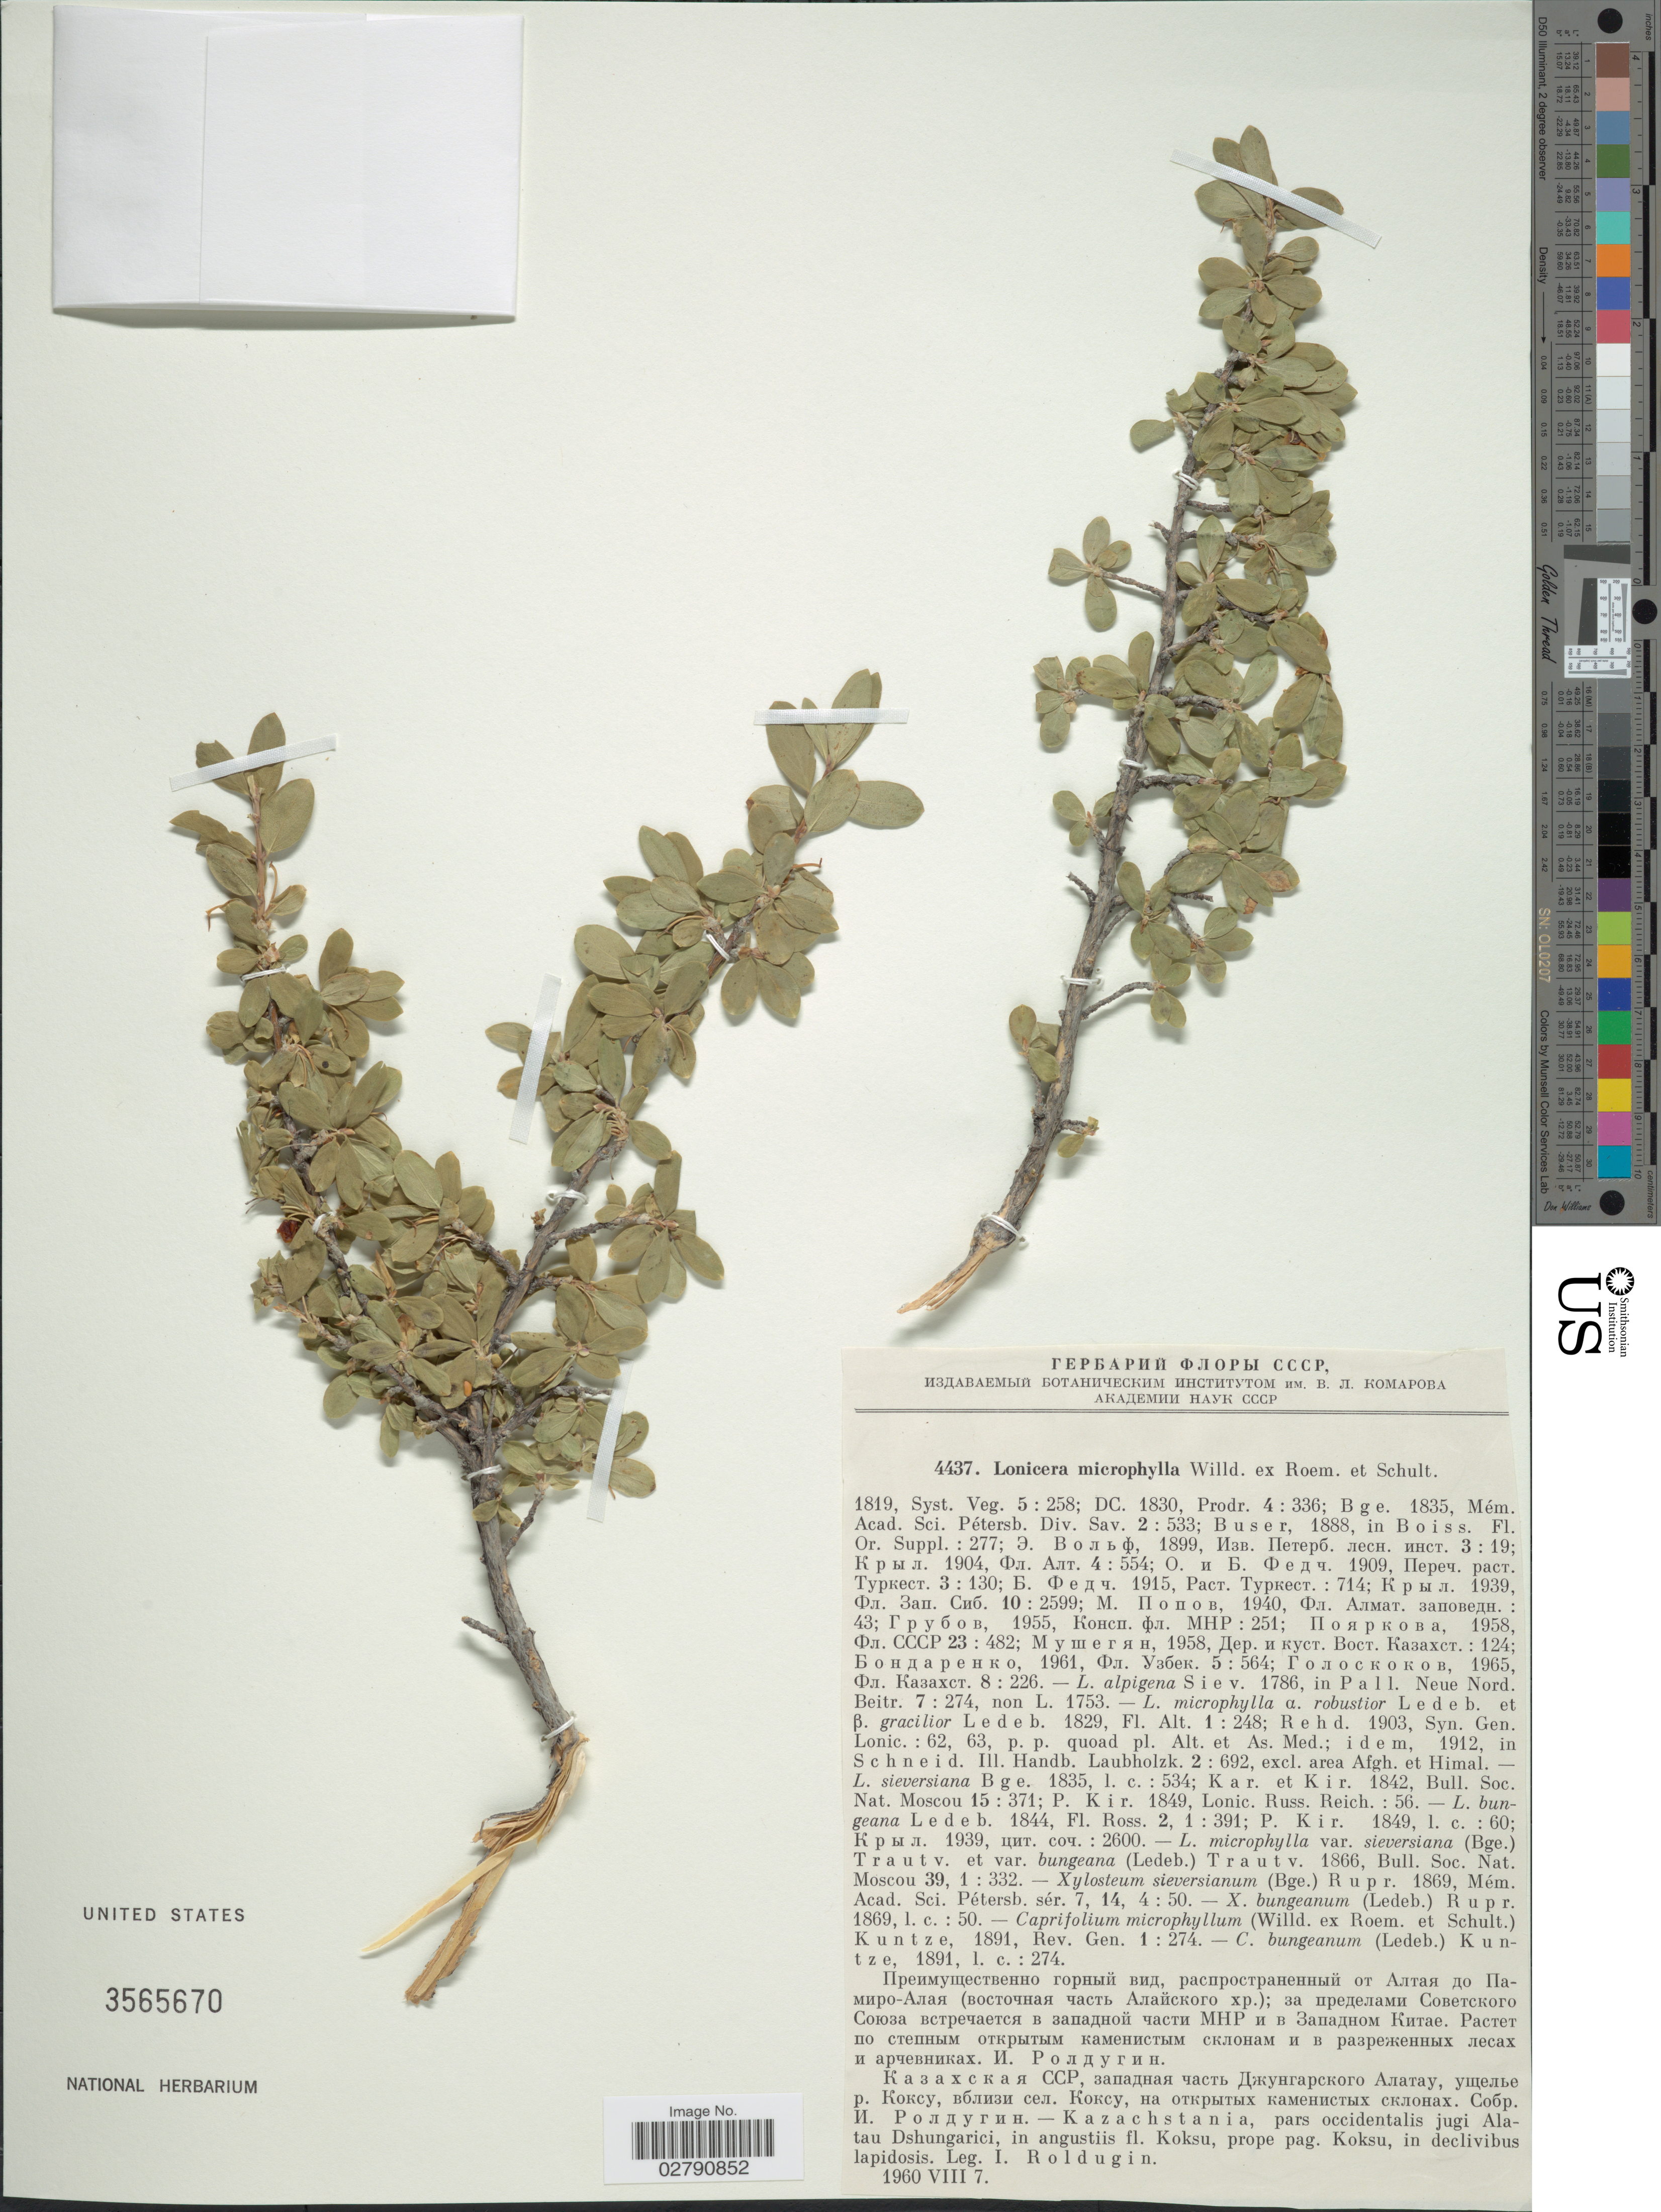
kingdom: Plantae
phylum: Tracheophyta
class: Magnoliopsida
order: Dipsacales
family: Caprifoliaceae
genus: Lonicera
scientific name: Lonicera microphylla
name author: Willd. ex Schult.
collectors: I. Roldugin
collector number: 4437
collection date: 1960-08-07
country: Kazakhstan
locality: Kazachstania, pars occidentalis jugi Alatau Dshungarici, in angustiis fl. Koksu, prope pag. Koksu, in declivibus lapidosis.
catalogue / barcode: US 3565670